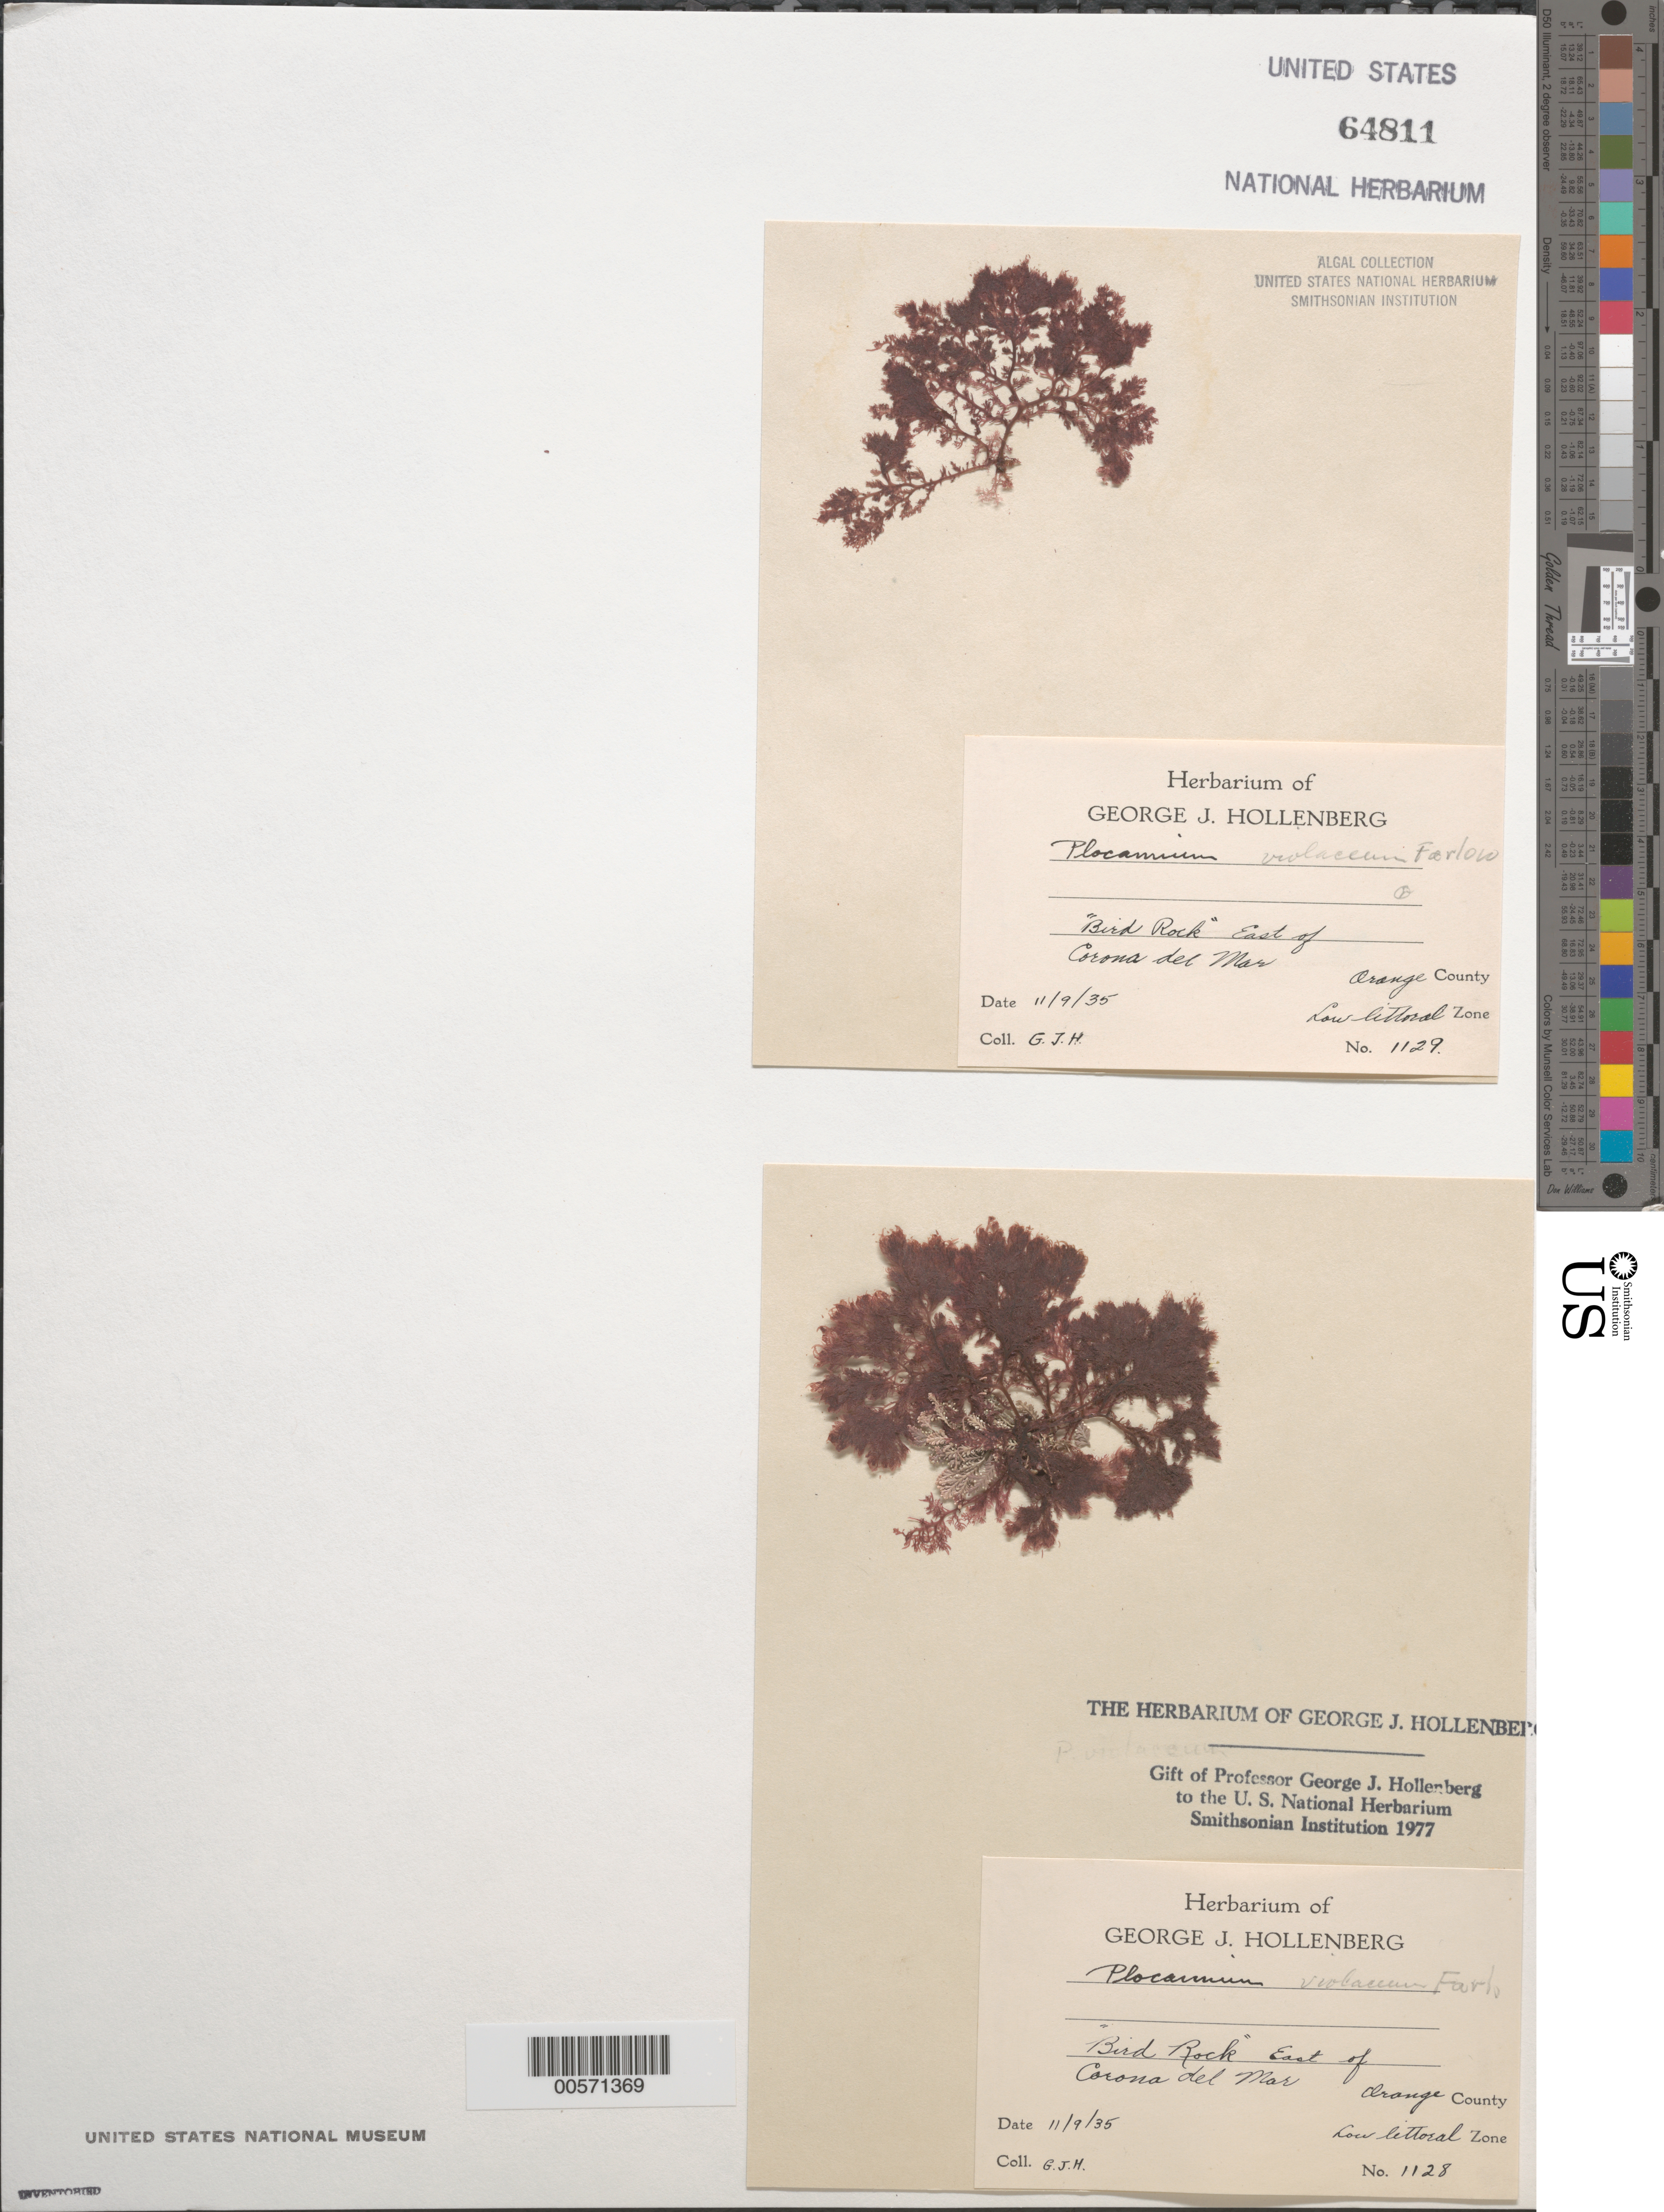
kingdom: Plantae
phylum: Rhodophyta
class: Florideophyceae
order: Plocamiales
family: Plocamiaceae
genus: Plocamium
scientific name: Plocamium violaceum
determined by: Hollenberg, George J.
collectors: G. Hollenberg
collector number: GJH 1128 & GJH 1129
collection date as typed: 09 Nov 1935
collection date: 1935-11-09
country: United States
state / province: California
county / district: Orange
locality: Bird Rock, east of Corona del Mar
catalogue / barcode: US 64811